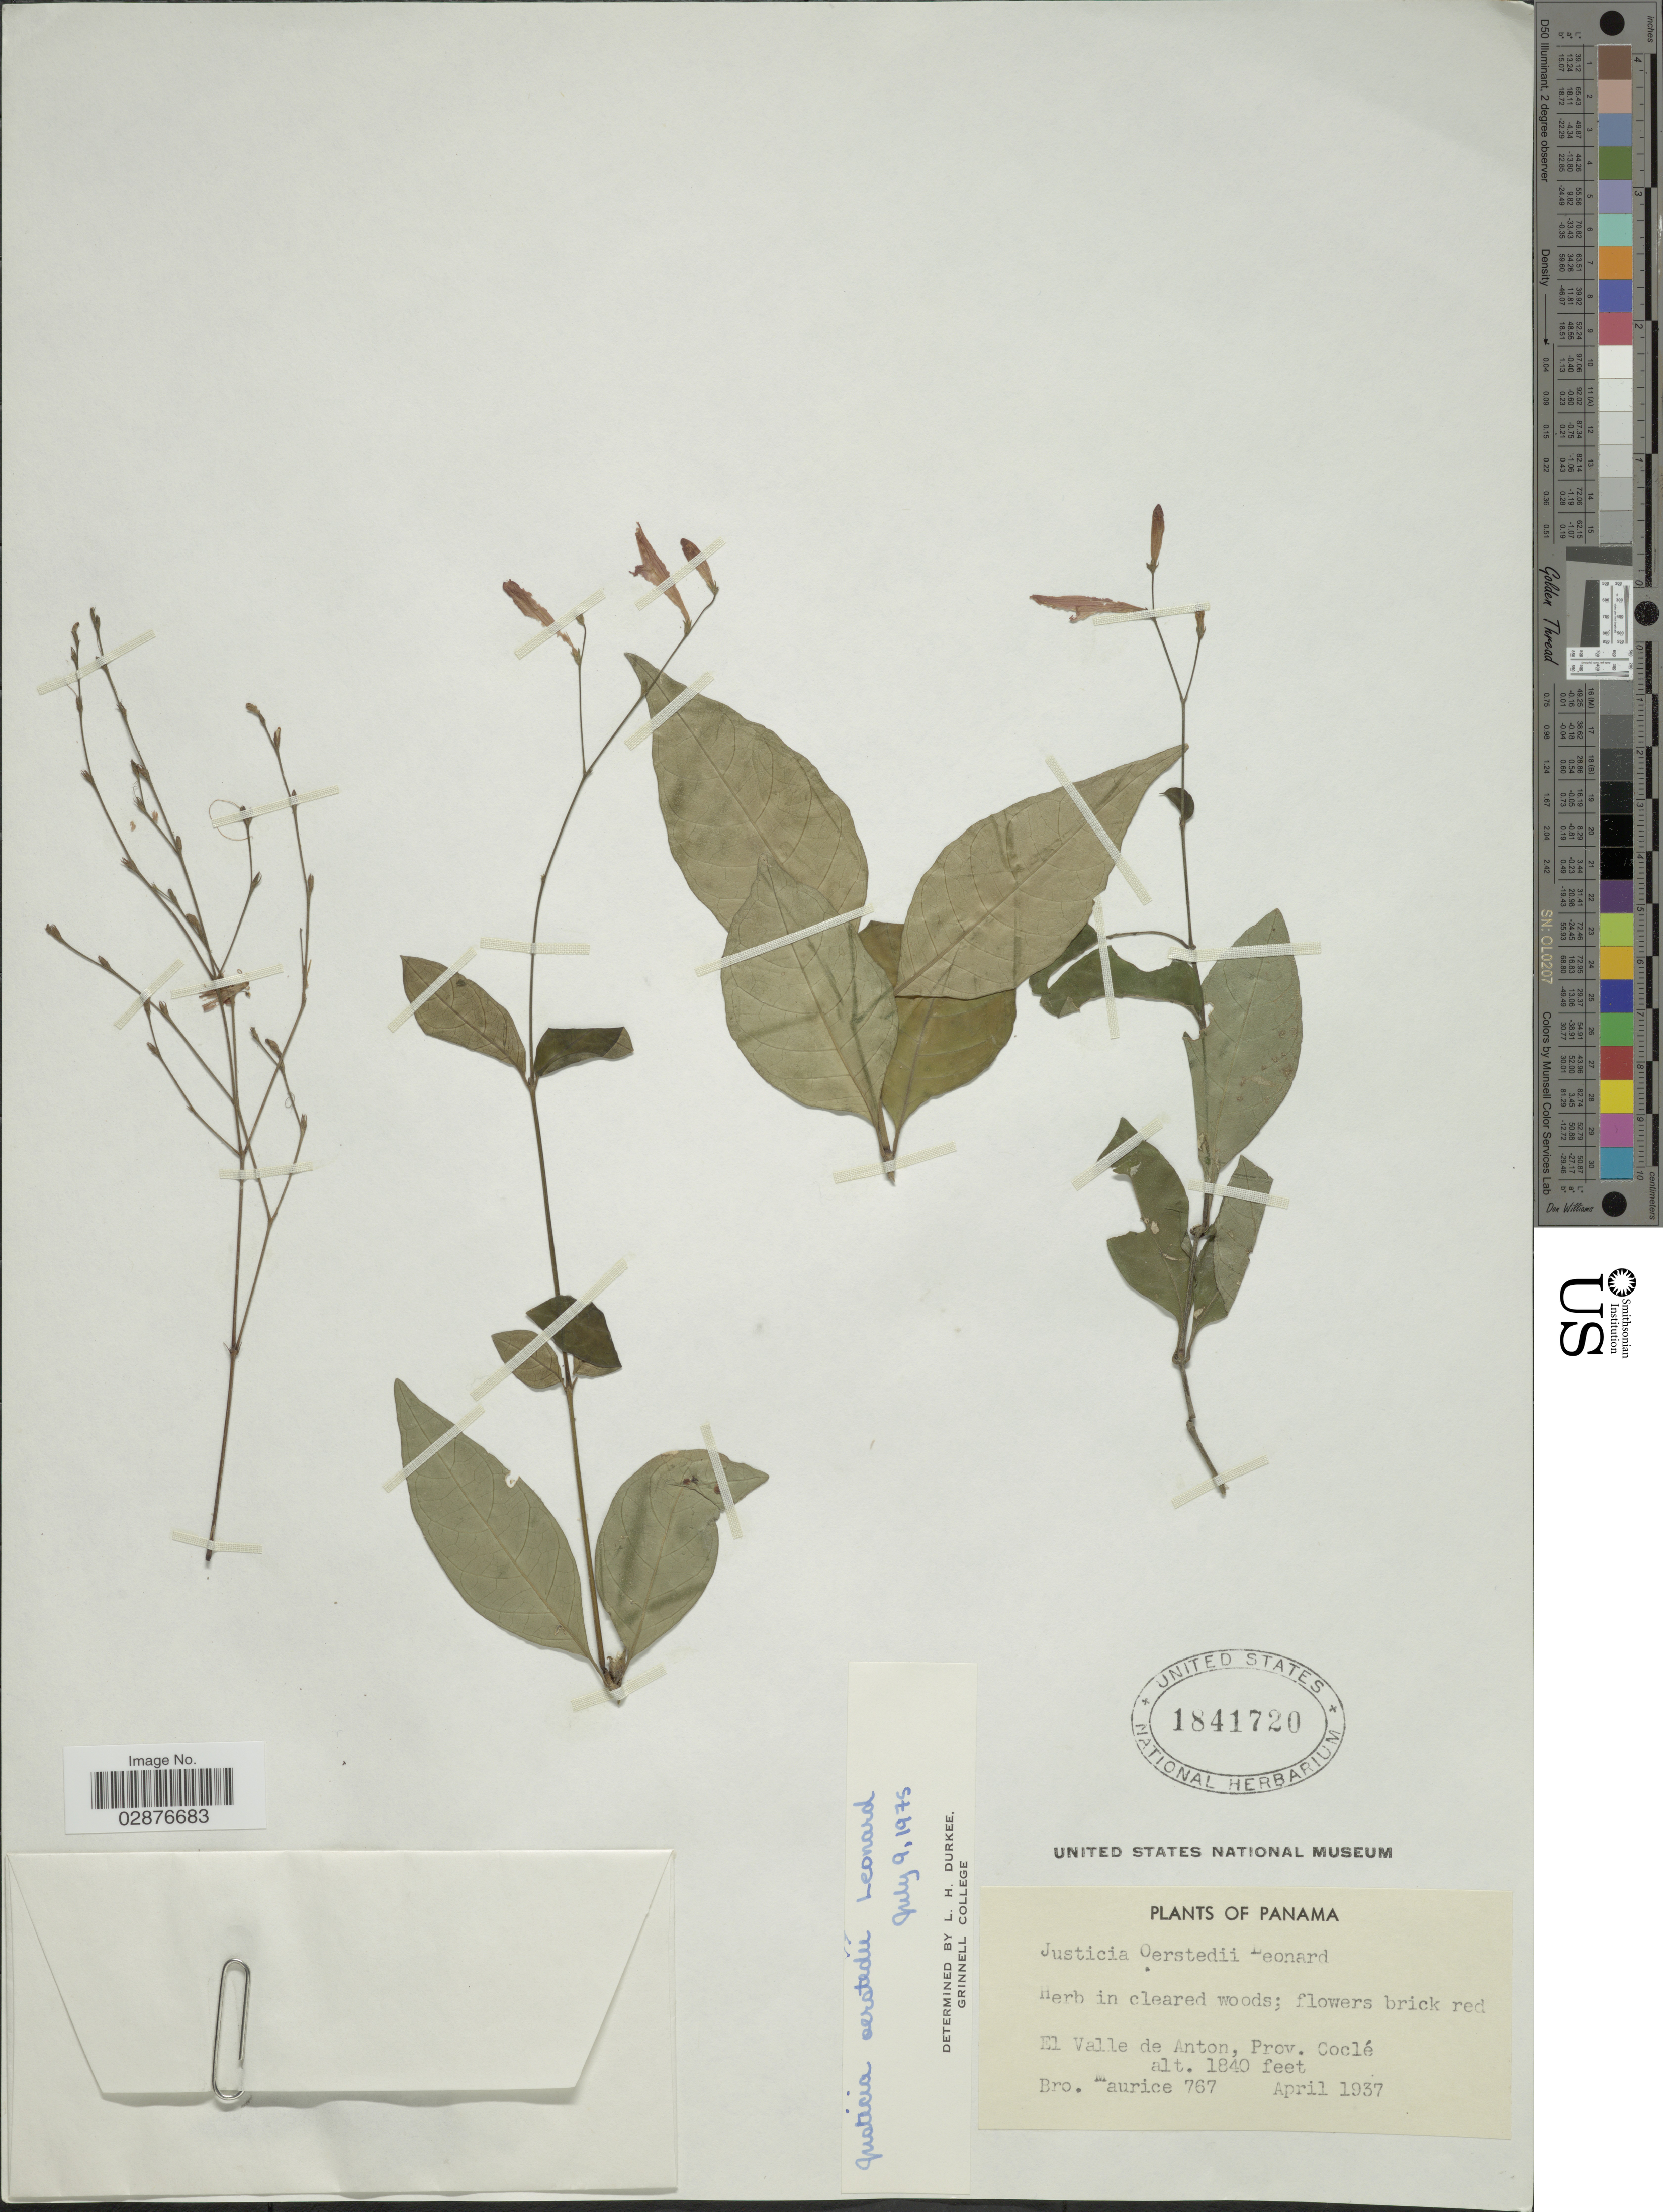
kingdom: Plantae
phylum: Tracheophyta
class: Magnoliopsida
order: Lamiales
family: Acanthaceae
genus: Justicia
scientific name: Justicia oerstedii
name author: Leonard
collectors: B. Maurice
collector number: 767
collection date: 1937-04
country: Panama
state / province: Coclé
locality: El Valle de Anton.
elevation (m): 561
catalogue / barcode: US 1841720